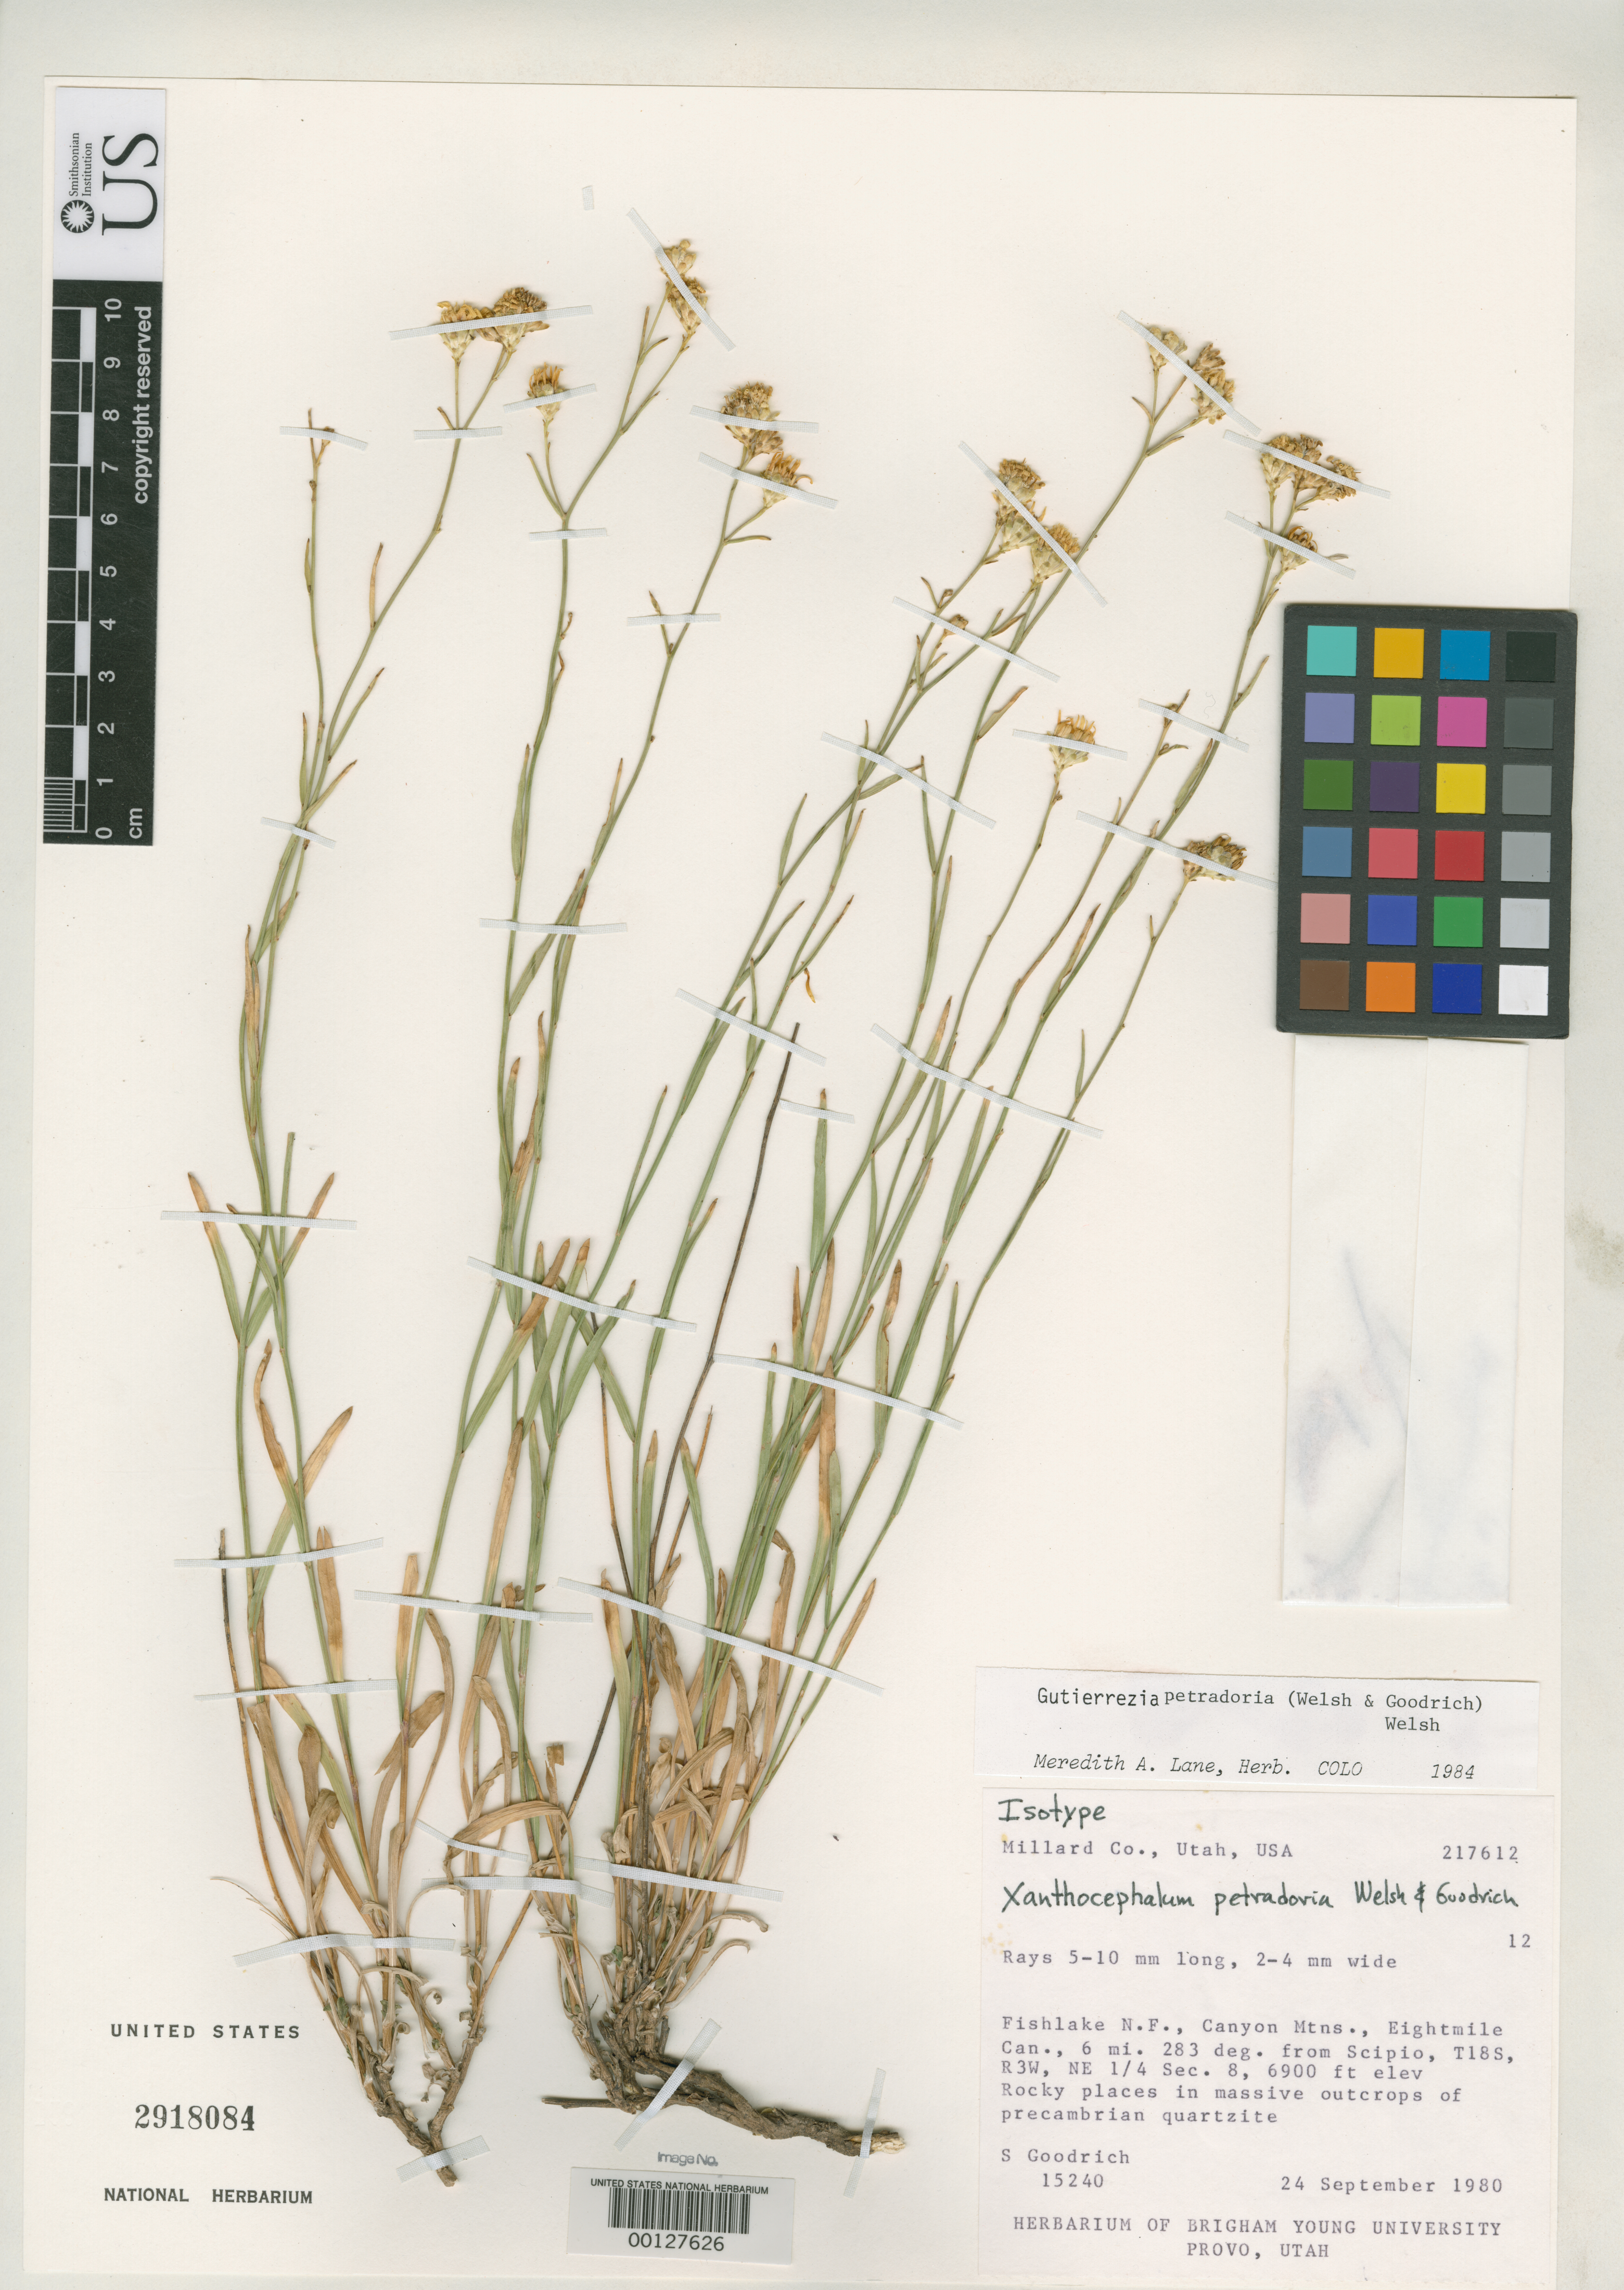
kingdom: Plantae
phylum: Tracheophyta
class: Magnoliopsida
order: Asterales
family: Asteraceae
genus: Xanthocephalum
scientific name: Xanthocephalum petradoria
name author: S.L. Welsh & Goodrich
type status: Isotype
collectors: S. Goodrich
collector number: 15240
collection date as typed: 24 Sep 1980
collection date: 1980-09-24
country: United States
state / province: Utah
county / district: Millard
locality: Fishlake, Canyon Mts., Eightmile Canyon, 6 mi, 283 deg. from Scipio; alt. 6900 ft.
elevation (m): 2103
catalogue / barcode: US 2918084